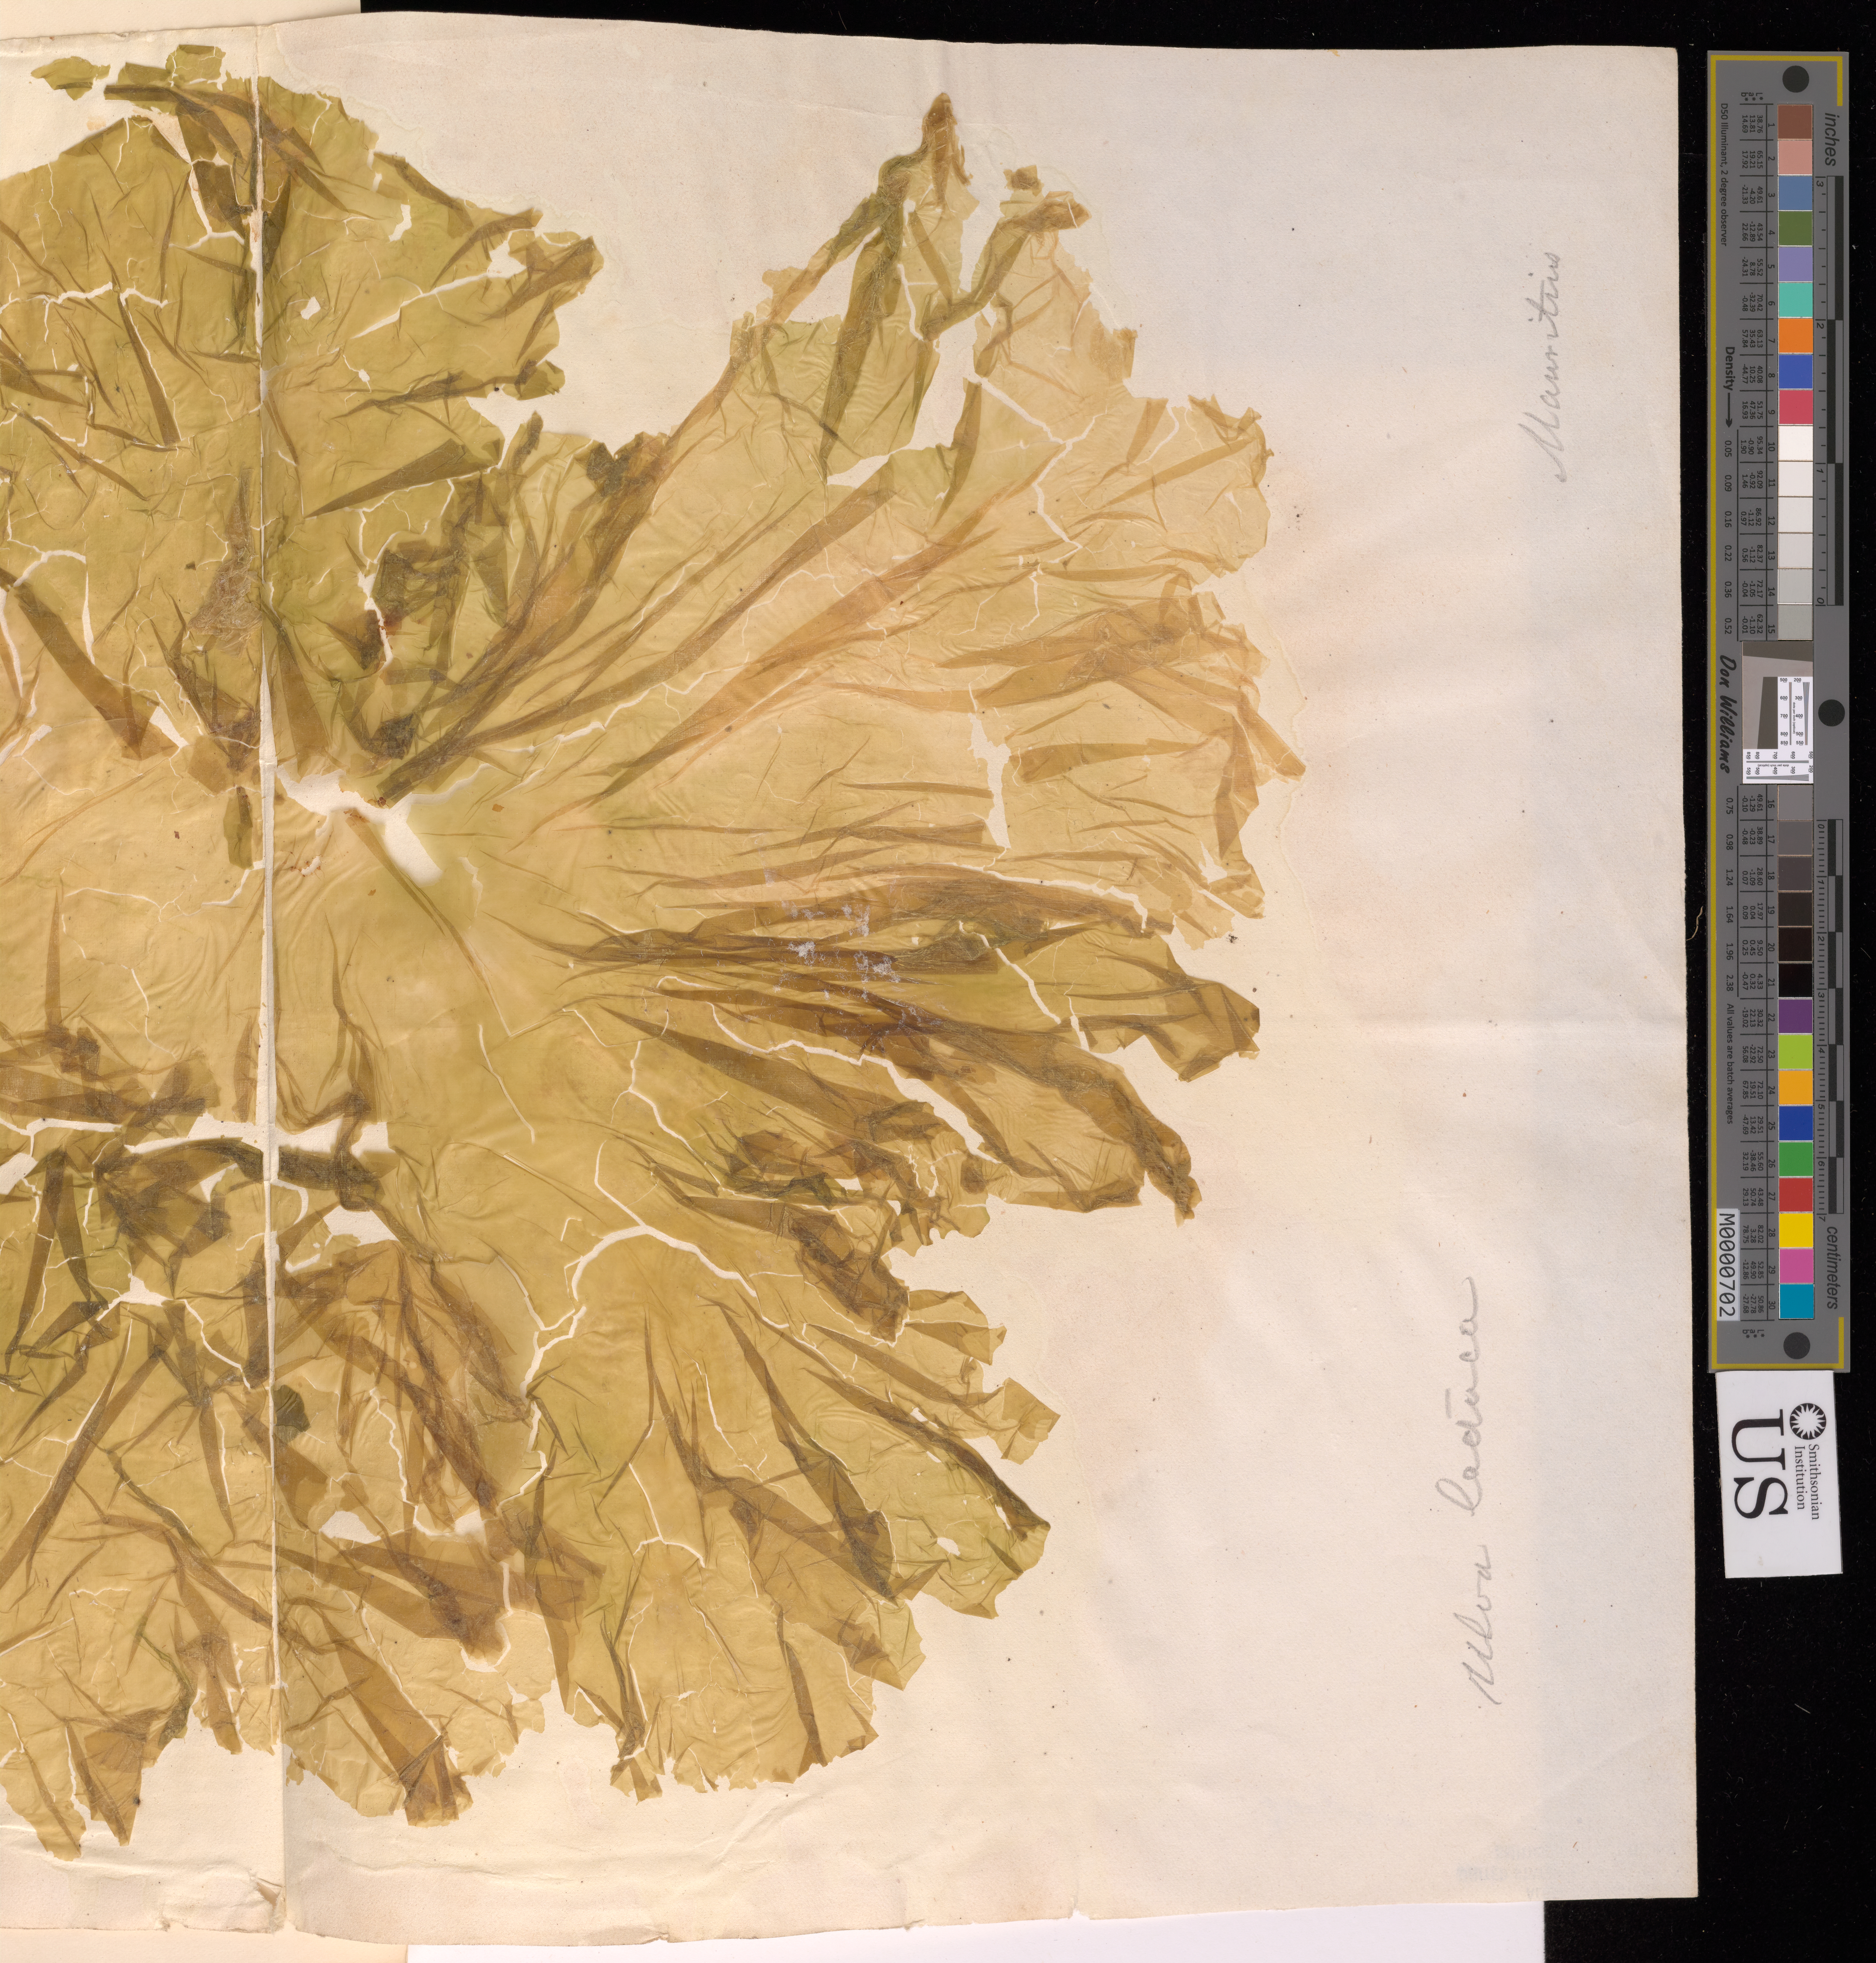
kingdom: Plantae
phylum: Chlorophyta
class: Ulvophyceae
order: Ulvales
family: Ulvaceae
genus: Ulva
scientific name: Ulva lactuca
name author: L.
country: Mauritius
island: Mauritius Island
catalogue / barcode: US 54990